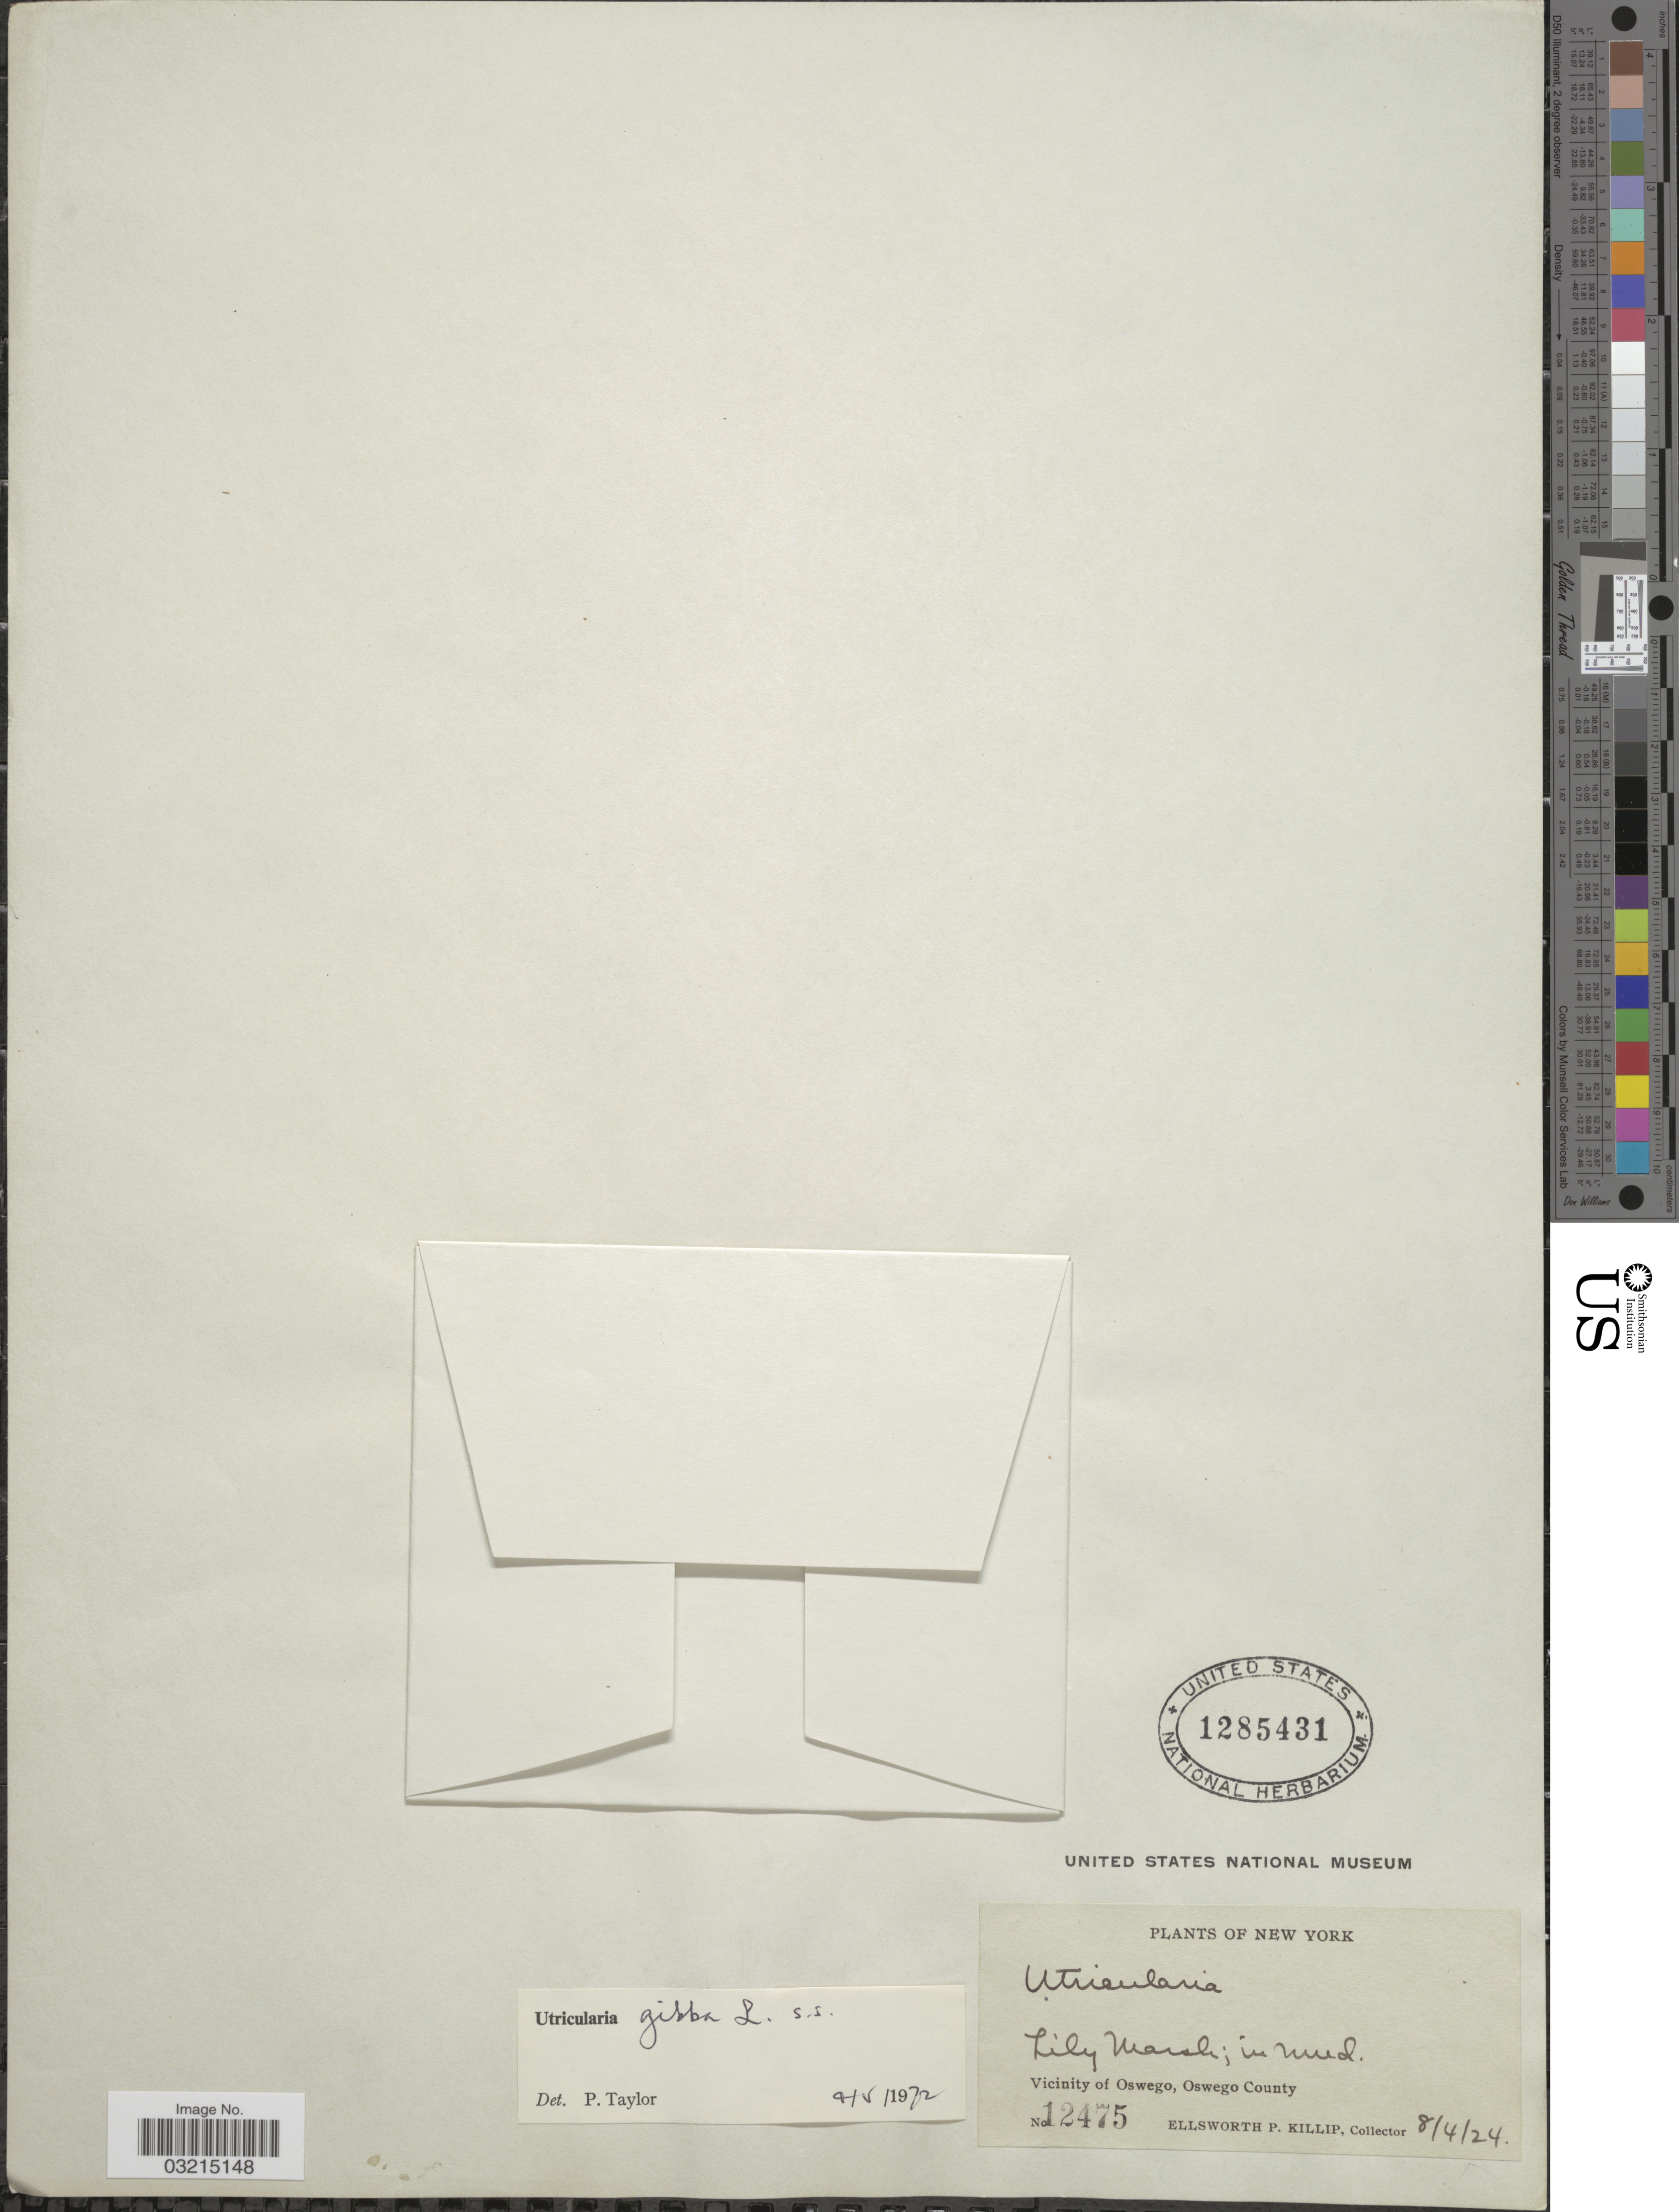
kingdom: Plantae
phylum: Tracheophyta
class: Magnoliopsida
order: Lamiales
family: Lentibulariaceae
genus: Utricularia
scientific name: Utricularia gibba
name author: L.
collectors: E. P. Killip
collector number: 12475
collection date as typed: Transcribed d/m/y: 4/8/24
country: United States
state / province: New York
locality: Lily Marsh. Vicinity of Oswego, Oswego County.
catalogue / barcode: US 1285431